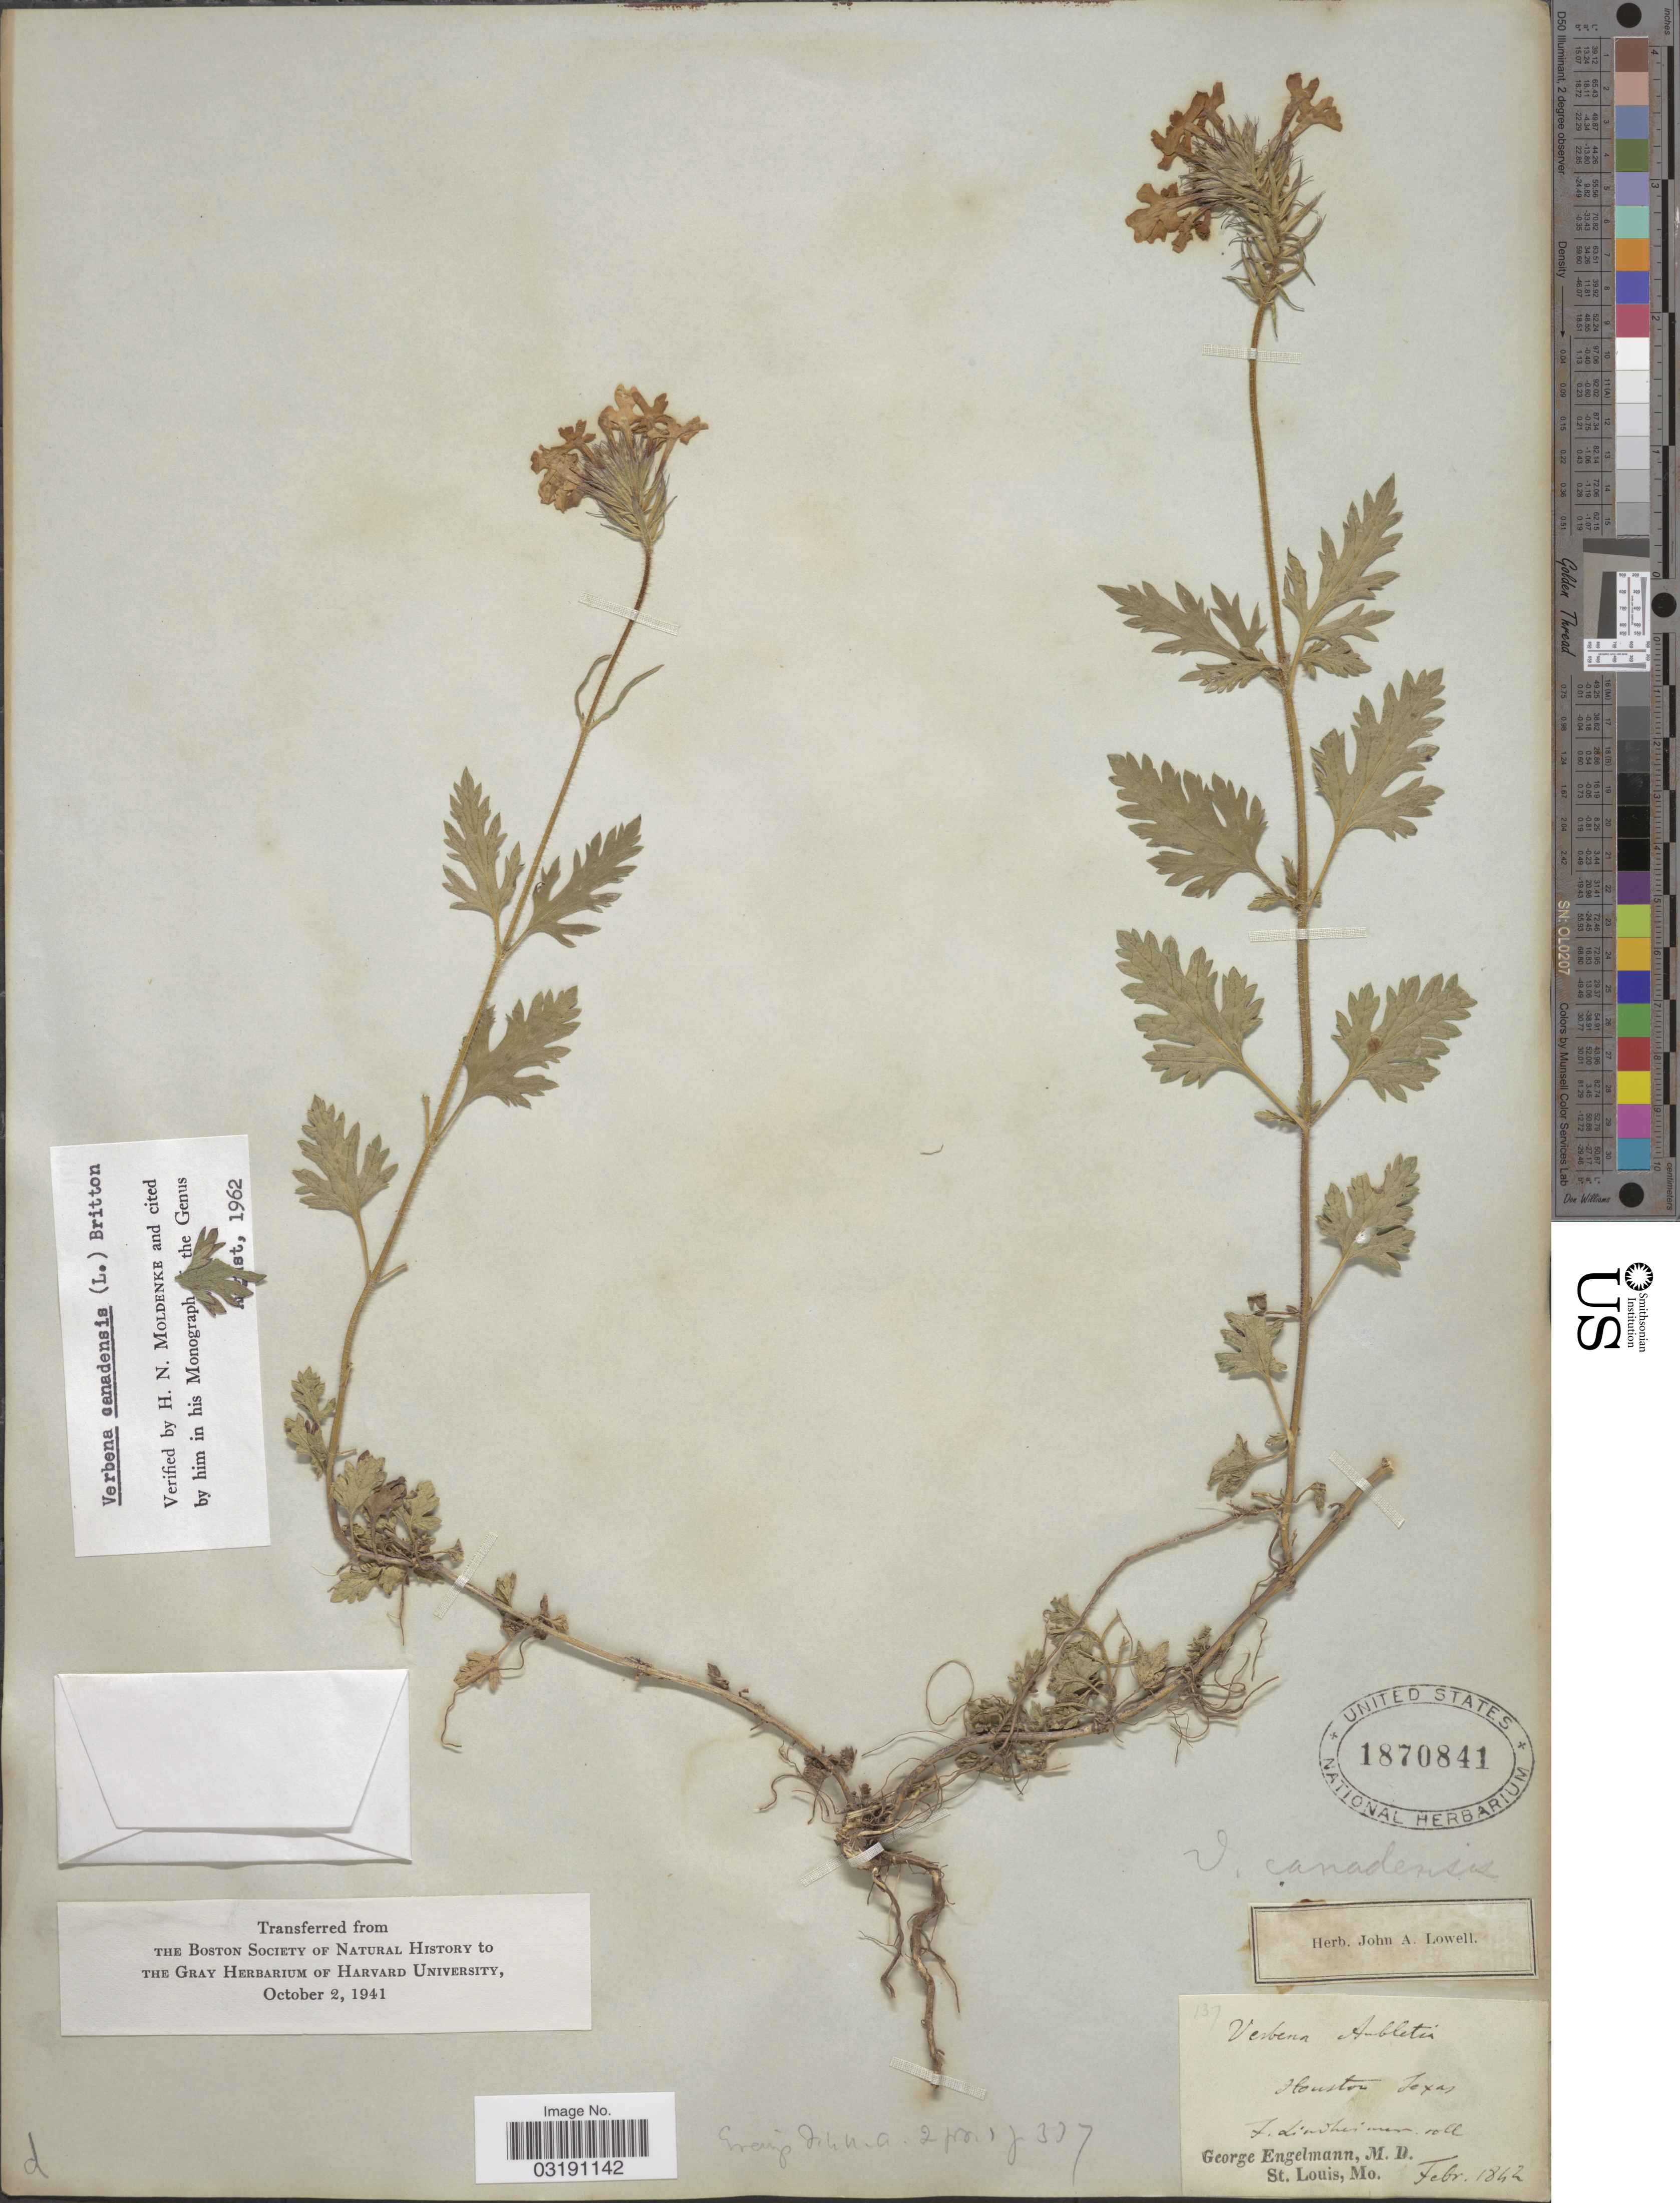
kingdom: Plantae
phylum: Tracheophyta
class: Magnoliopsida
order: Lamiales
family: Verbenaceae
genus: Verbena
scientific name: Verbena canadensis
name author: (L.) Britton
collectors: F. Lindheimer & G. Engelmann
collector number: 137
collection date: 1842-02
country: United States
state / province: Missouri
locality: Houston.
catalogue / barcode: US 1870841